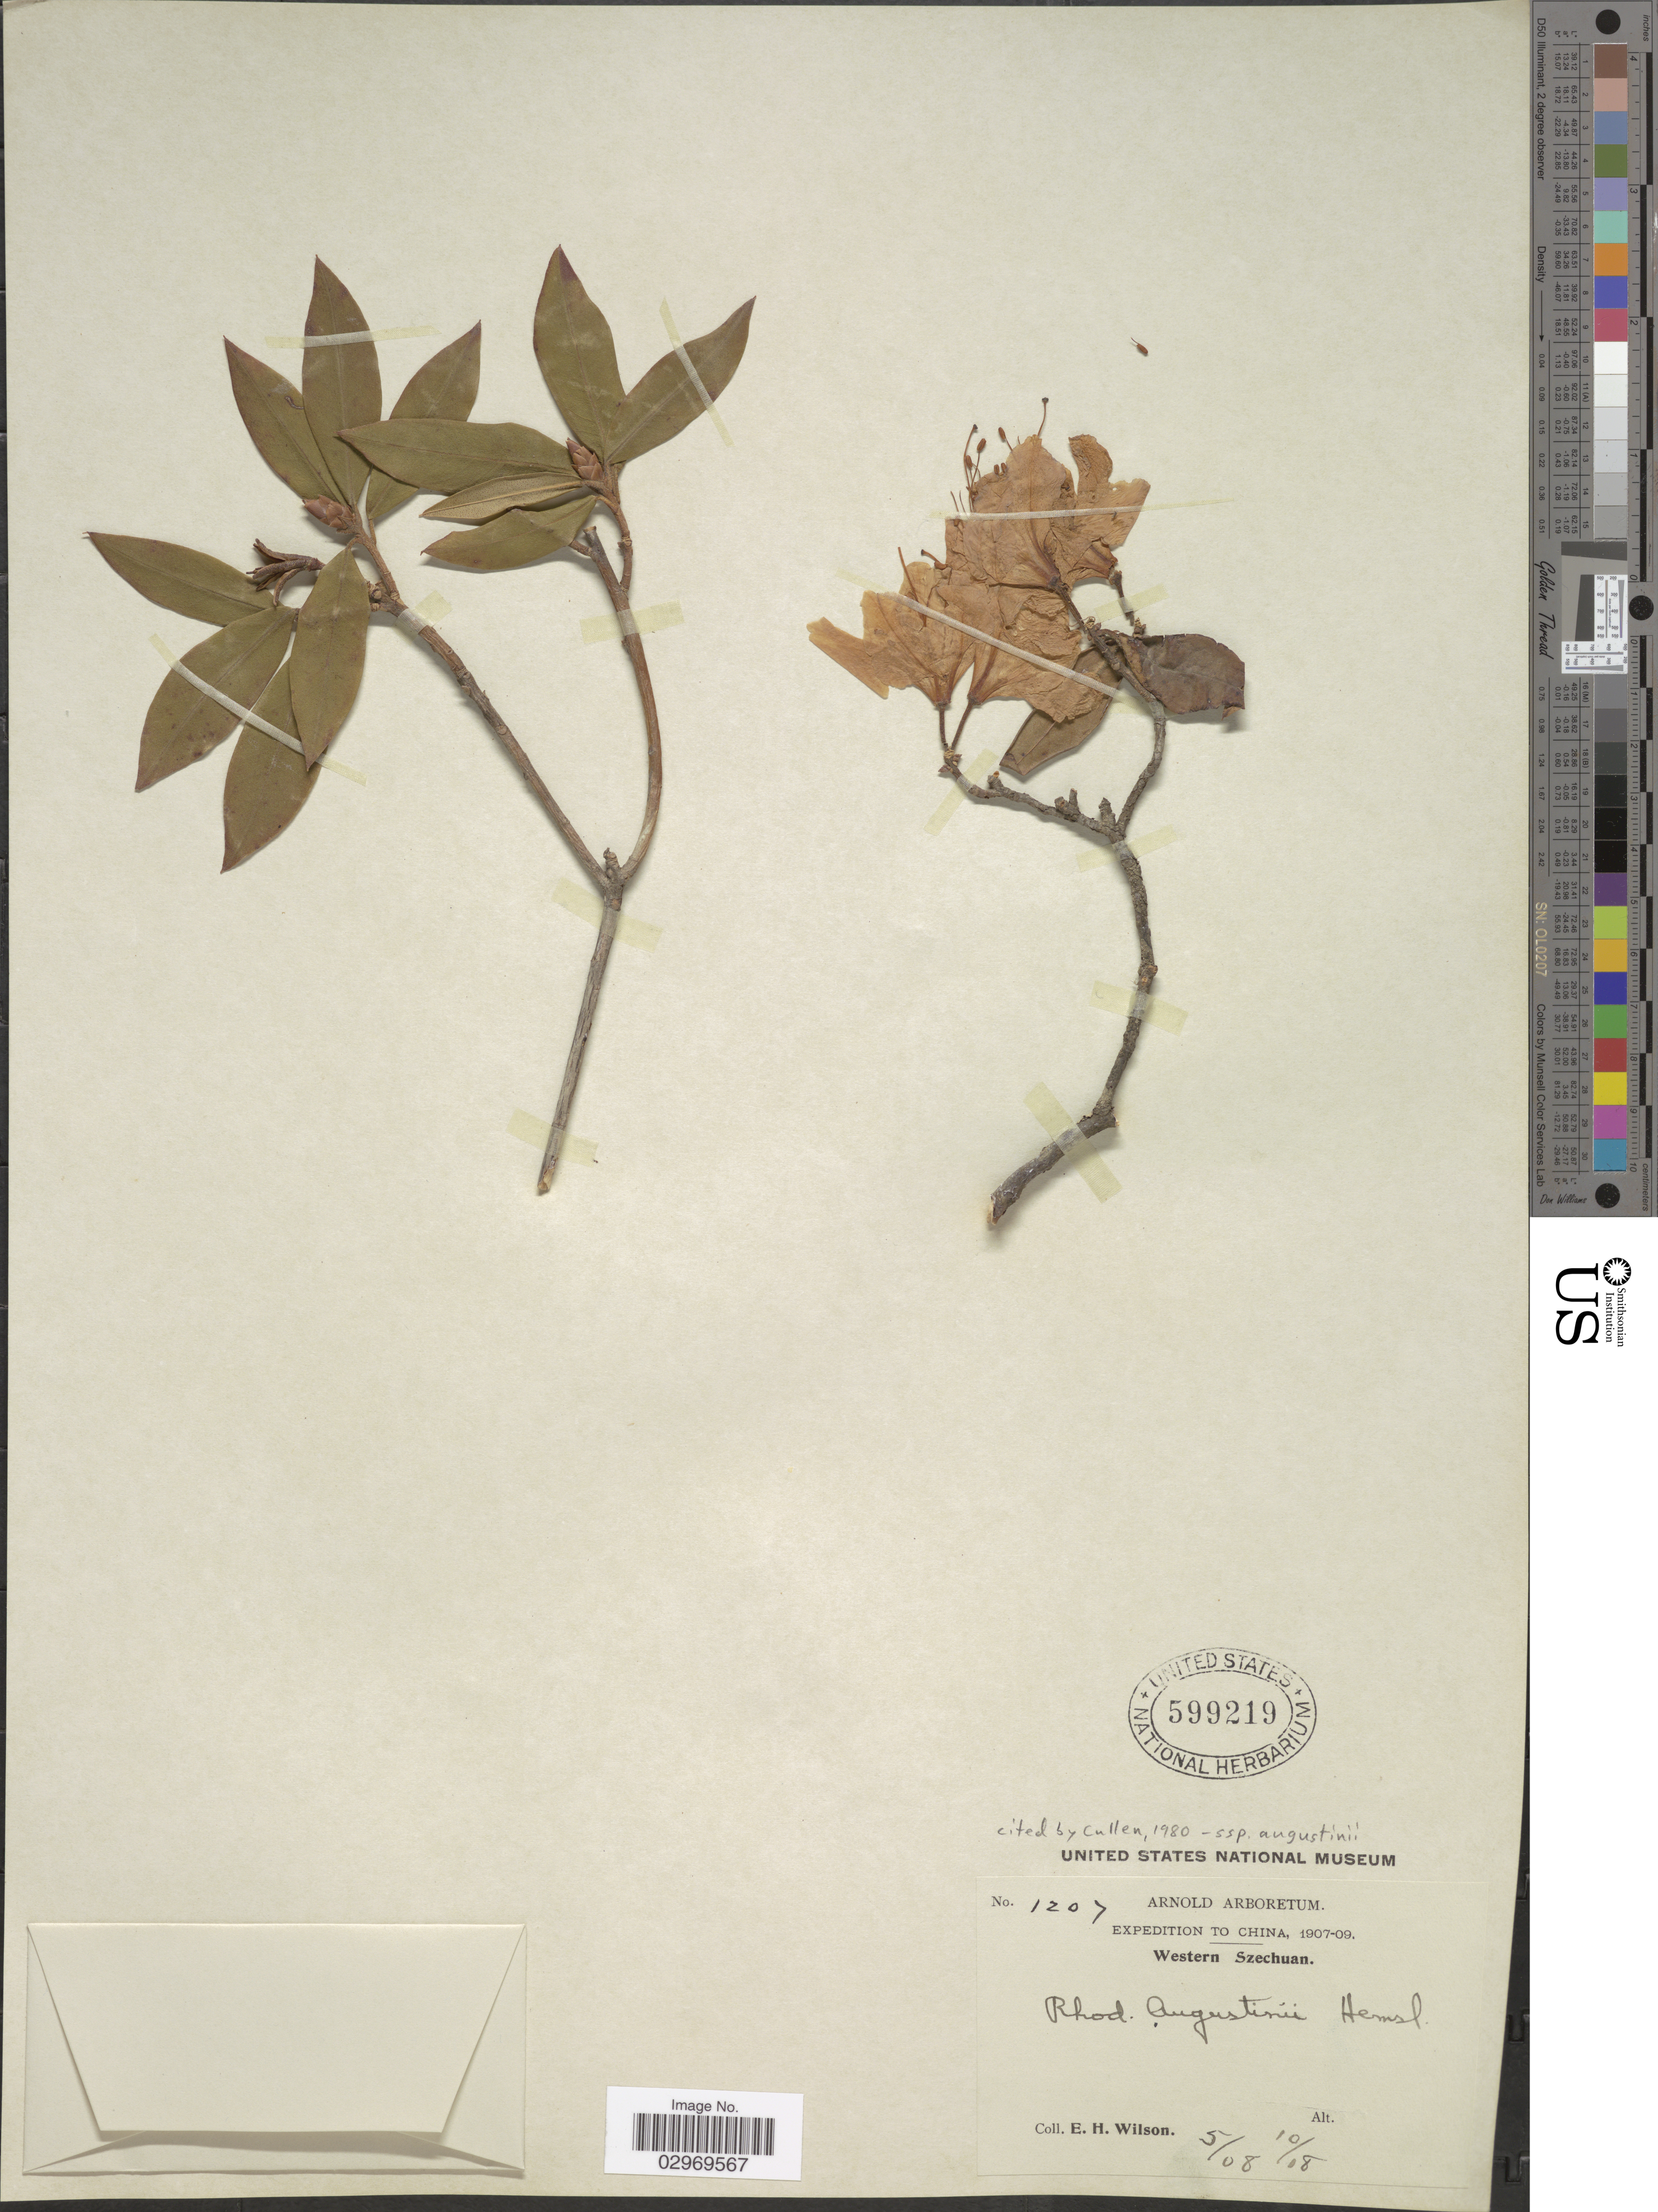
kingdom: Plantae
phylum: Tracheophyta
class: Magnoliopsida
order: Ericales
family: Ericaceae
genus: Rhododendron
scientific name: Rhododendron augustinei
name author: Hemsl.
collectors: E. Wilson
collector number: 1207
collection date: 1908-05/1908-10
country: China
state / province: Sichuan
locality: Western Szechuan.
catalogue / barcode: US 599219